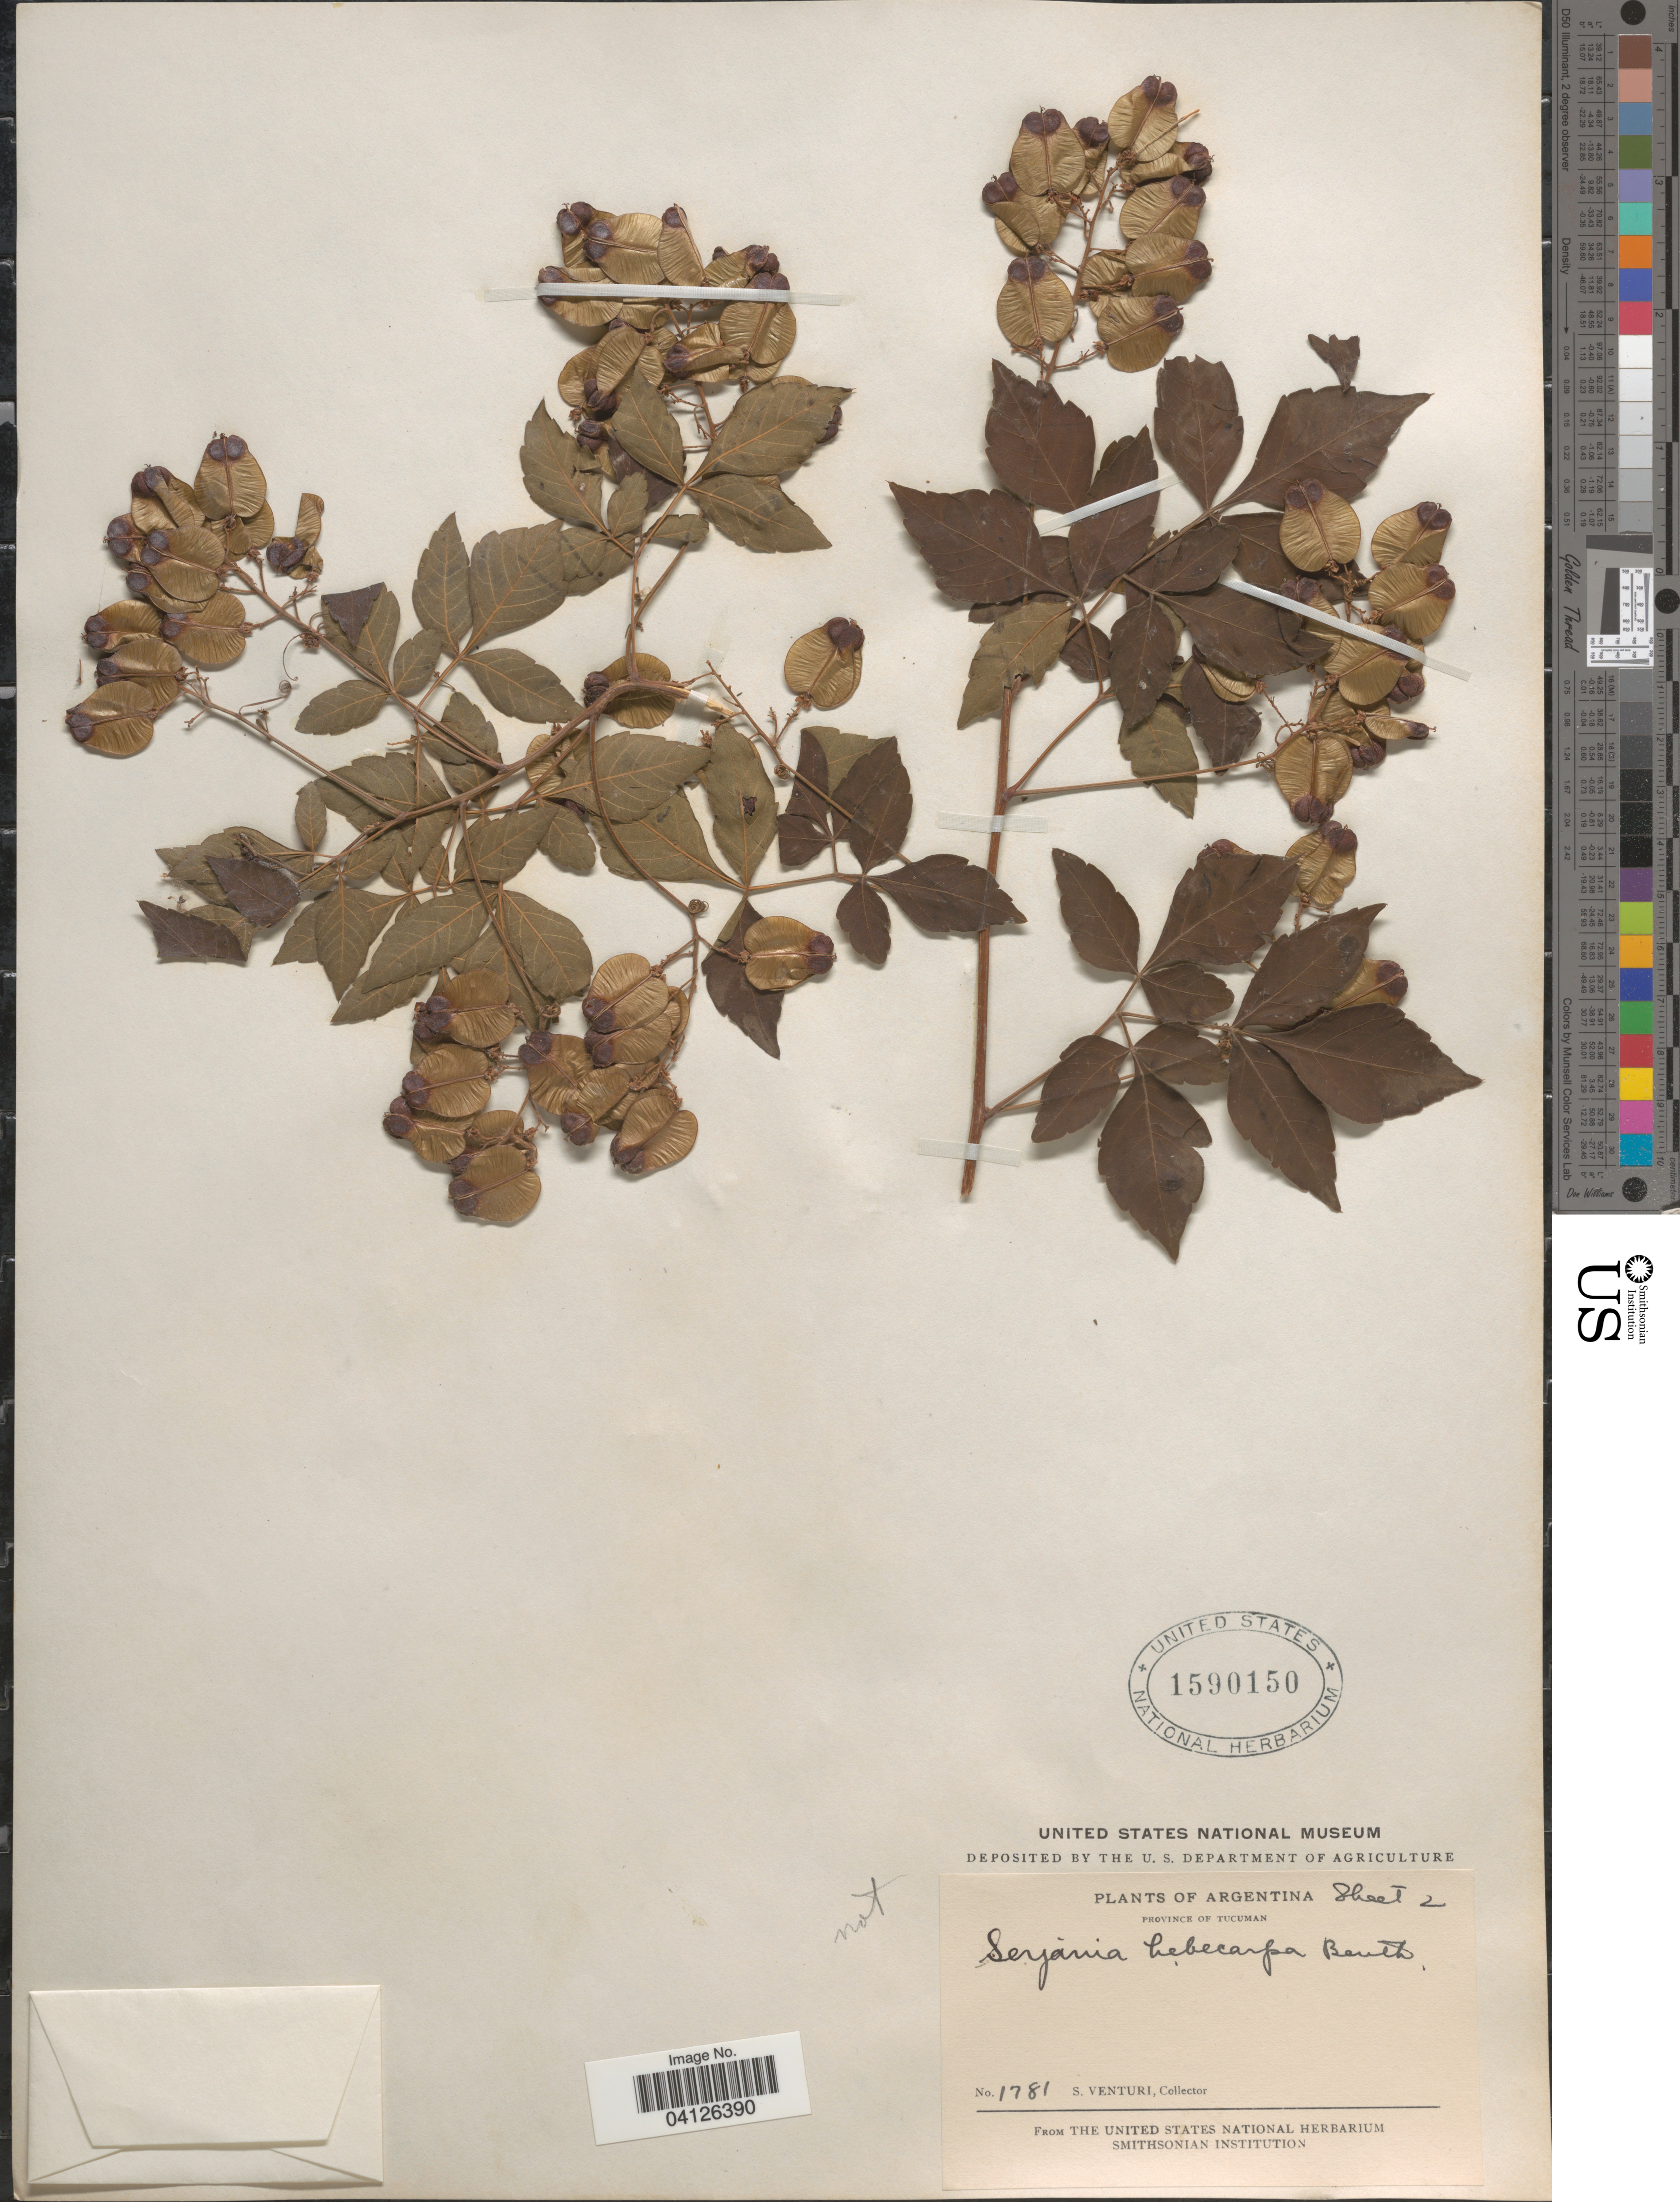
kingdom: Plantae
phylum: Tracheophyta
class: Magnoliopsida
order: Sapindales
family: Sapindaceae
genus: Serjania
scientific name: Serjania meridionalis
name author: Cambess.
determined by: Acevedo-Rodriguez, P., (US), Smithsonian Institution - National Museum of Natural History (UNITED STATES)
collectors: S. Venturi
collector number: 1781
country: Argentina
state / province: Tucuman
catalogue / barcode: US 1590150